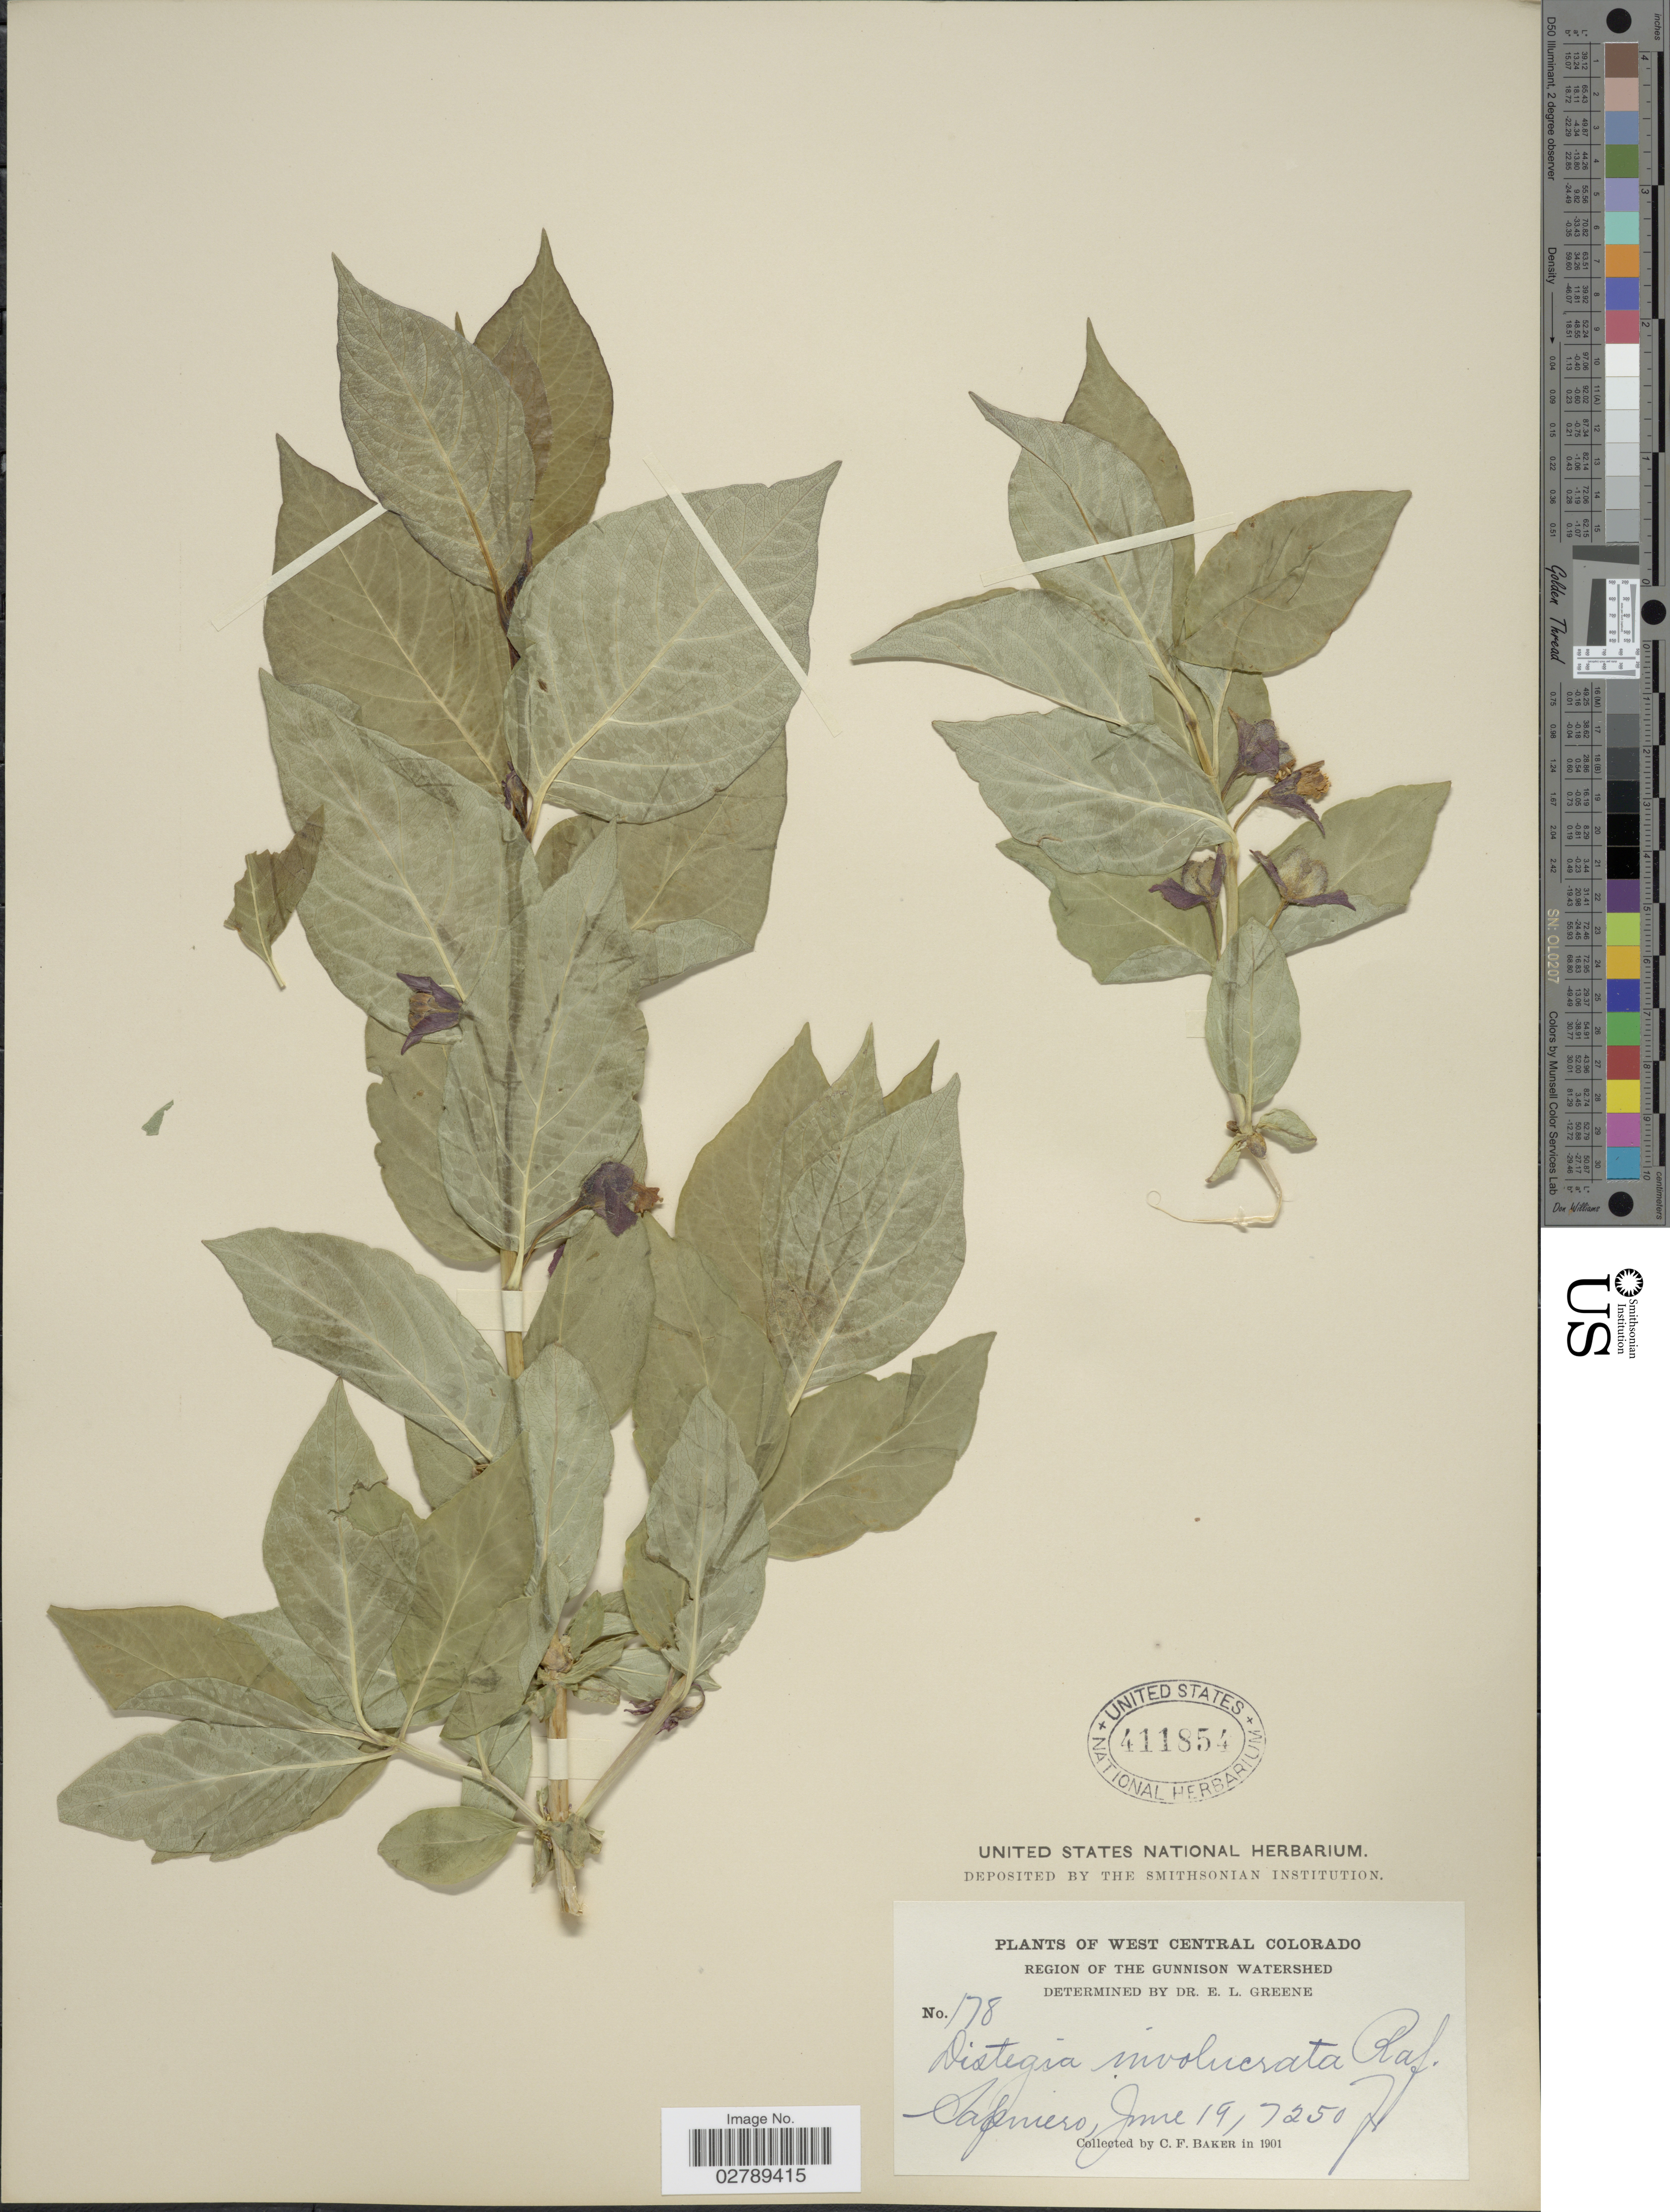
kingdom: Plantae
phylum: Tracheophyta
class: Magnoliopsida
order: Dipsacales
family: Caprifoliaceae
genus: Lonicera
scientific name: Lonicera involucrata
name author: (Richardson) Banks ex Spreng.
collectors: C. F. Baker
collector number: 178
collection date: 1901-06-19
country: United States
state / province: Colorado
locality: West Central Colorado. Region of the Gunnison Watershed. Sapinero.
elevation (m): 2210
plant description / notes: Corrected "Safniero" to "Sapinero"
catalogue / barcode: US 411854